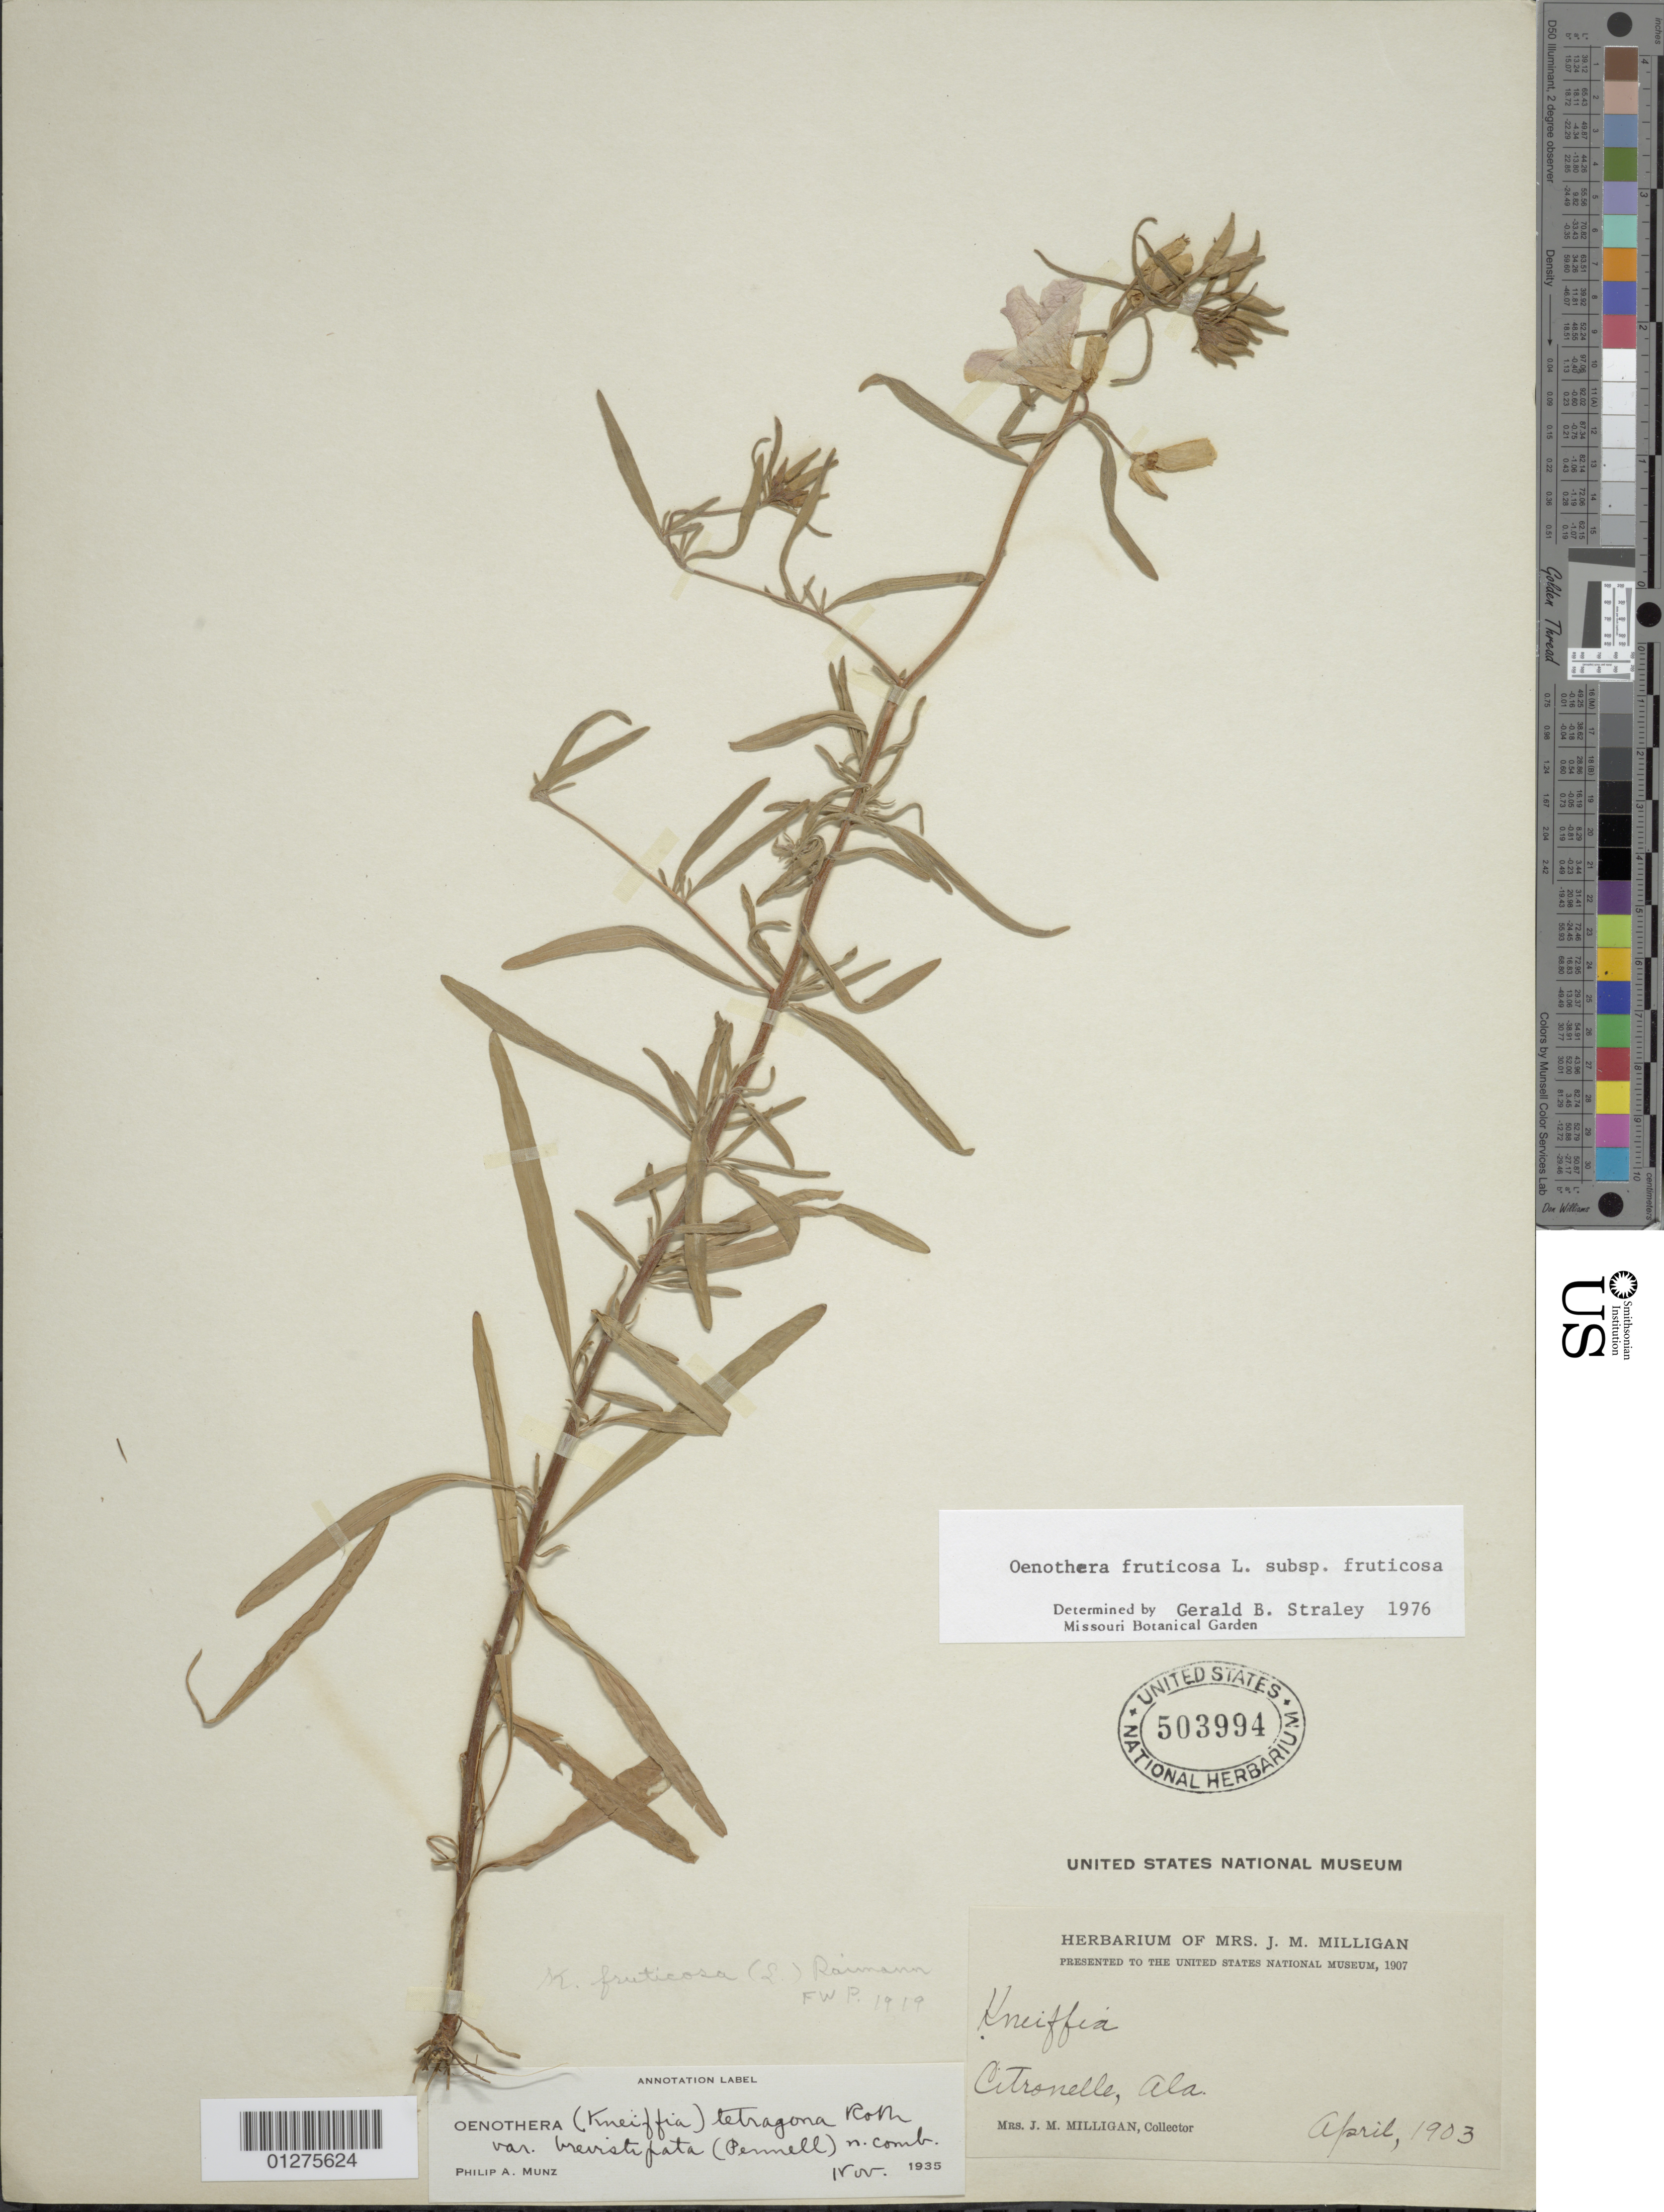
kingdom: Plantae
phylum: Tracheophyta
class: Magnoliopsida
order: Myrtales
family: Onagraceae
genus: Oenothera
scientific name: Oenothera fruticosa subsp. fruticosa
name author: L.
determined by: Straley, G. B.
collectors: J. M. Milligan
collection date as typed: Apr 1903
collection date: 1903-04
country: United States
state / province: Alabama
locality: Citronelle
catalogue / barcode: US 503994